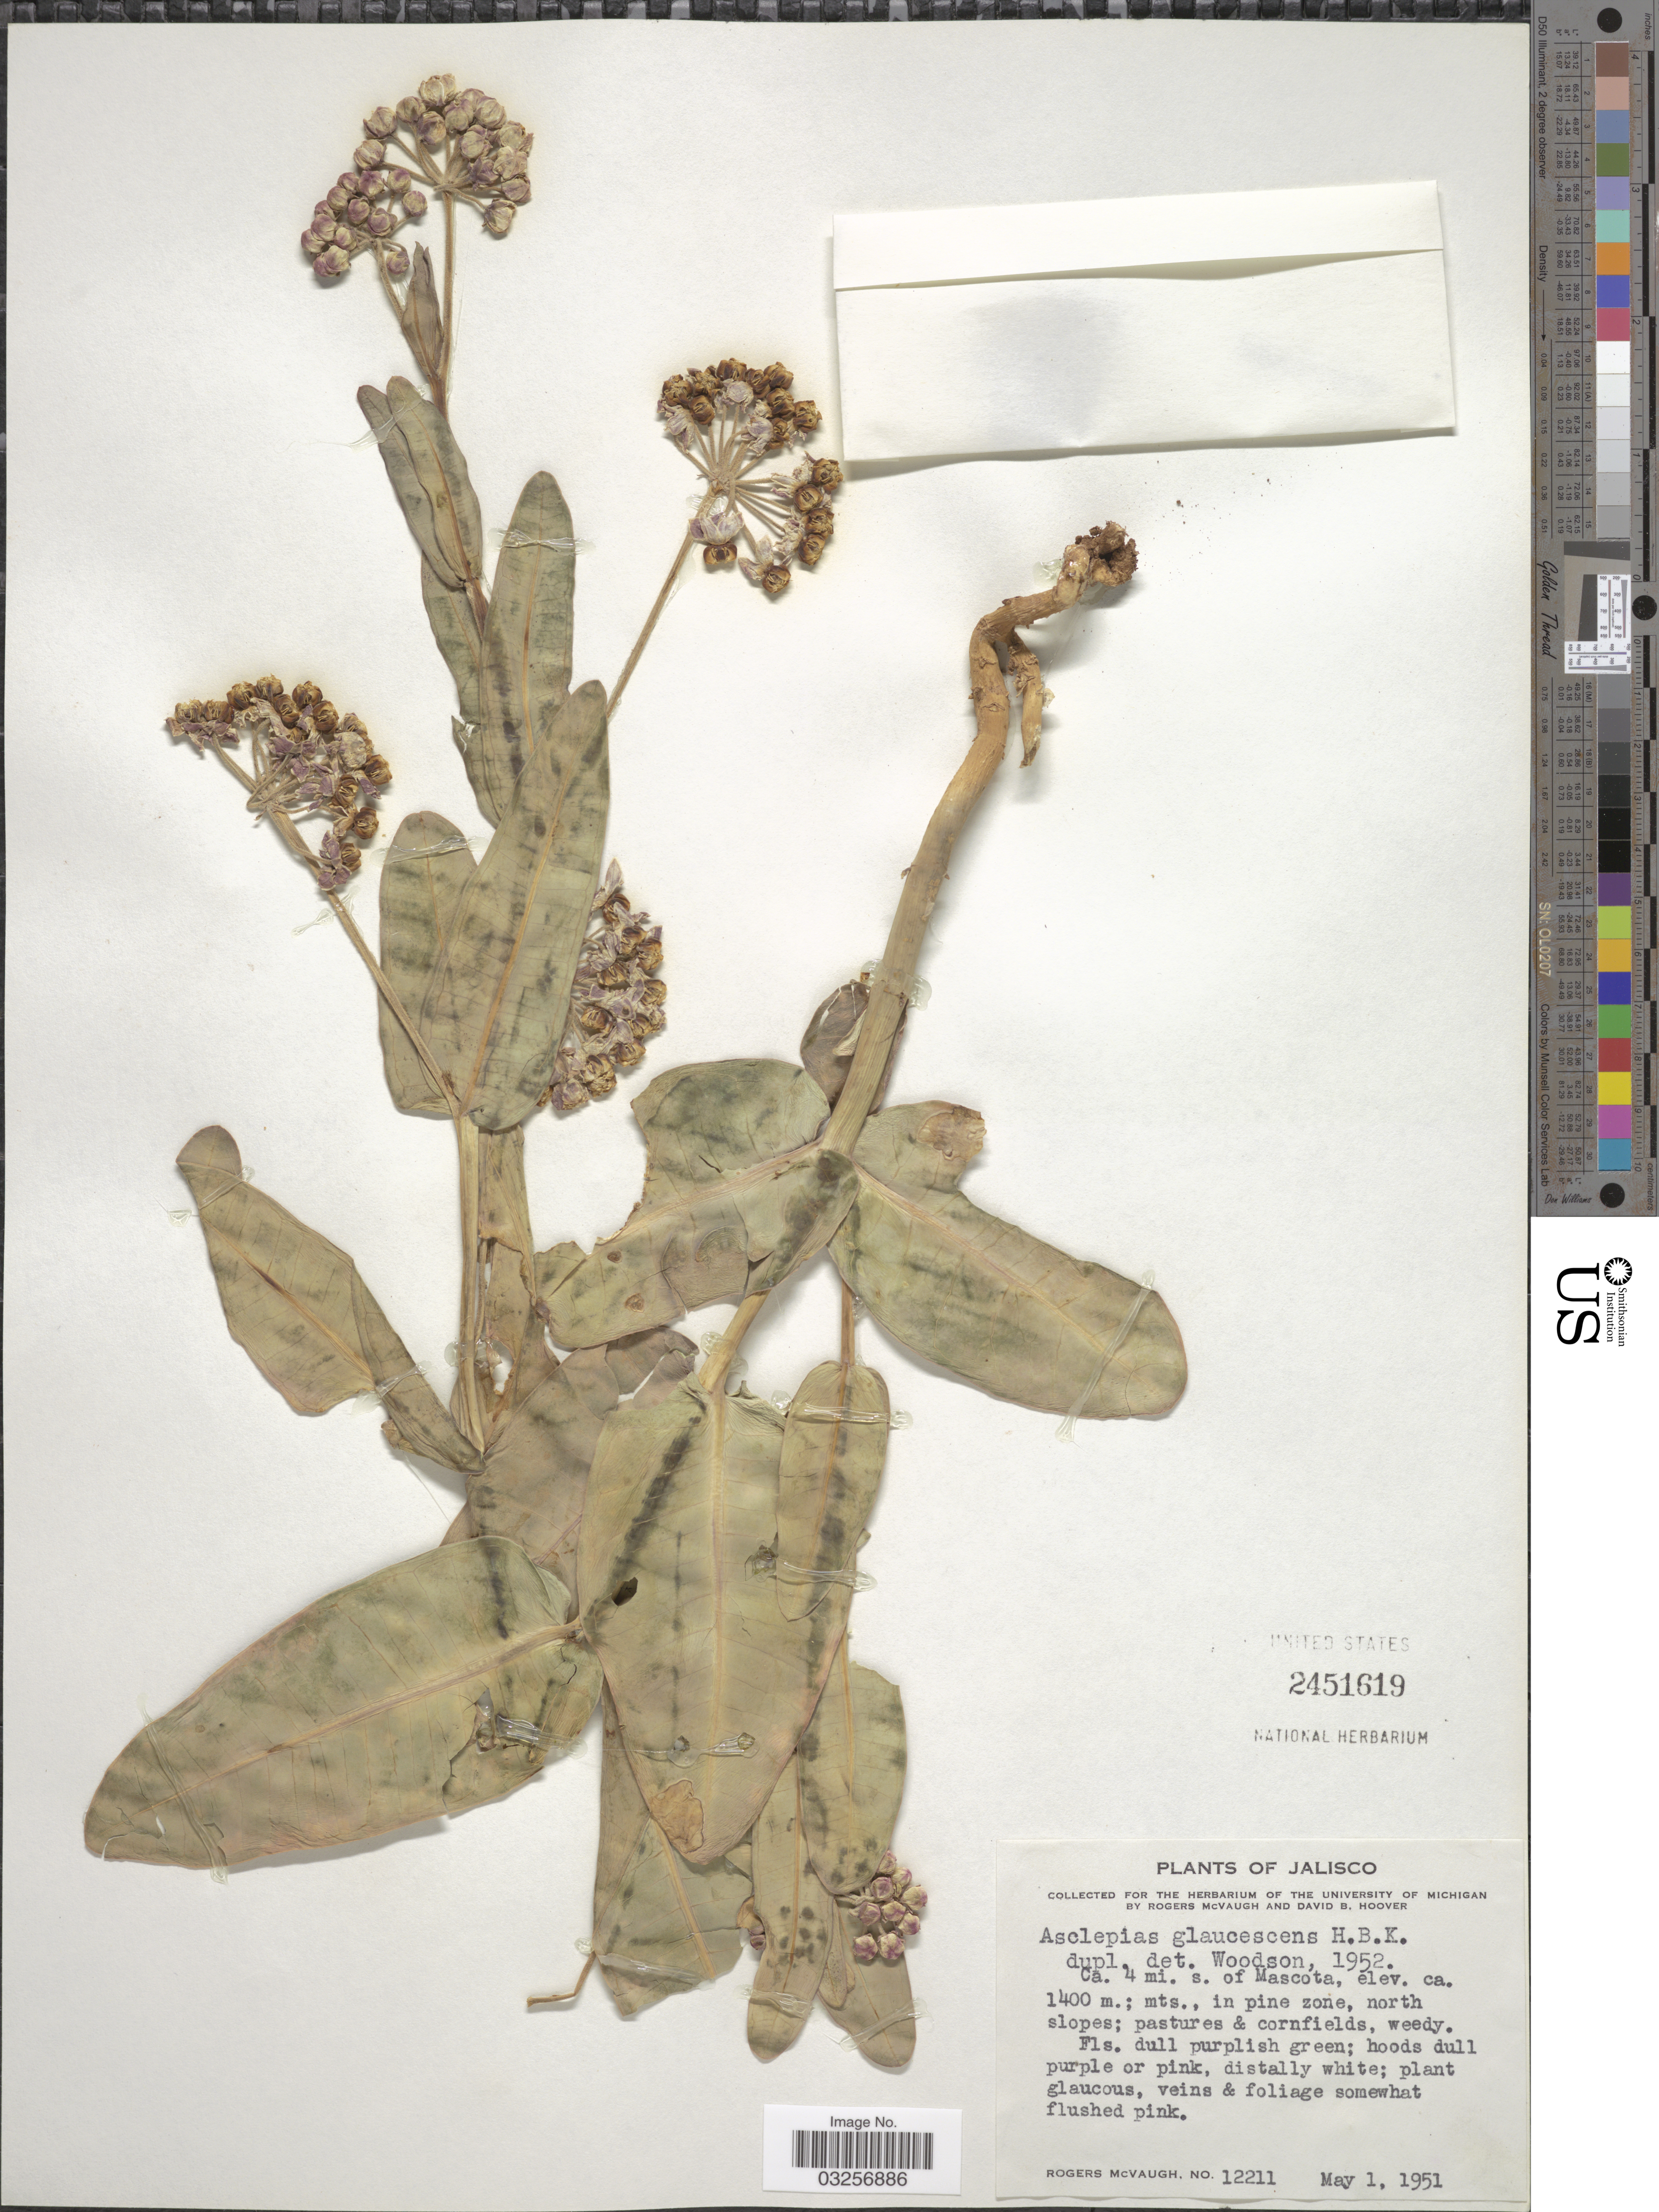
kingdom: Plantae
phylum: Tracheophyta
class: Magnoliopsida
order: Gentianales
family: Apocynaceae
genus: Asclepias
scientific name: Asclepias glaucescens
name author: Kunth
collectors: R. McVaugh & D. B. Hoover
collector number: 12211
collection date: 1951-05-01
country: Mexico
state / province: Jalisco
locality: Ca. 4 mi. s. of Mascota.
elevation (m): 1400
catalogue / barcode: US 2451619